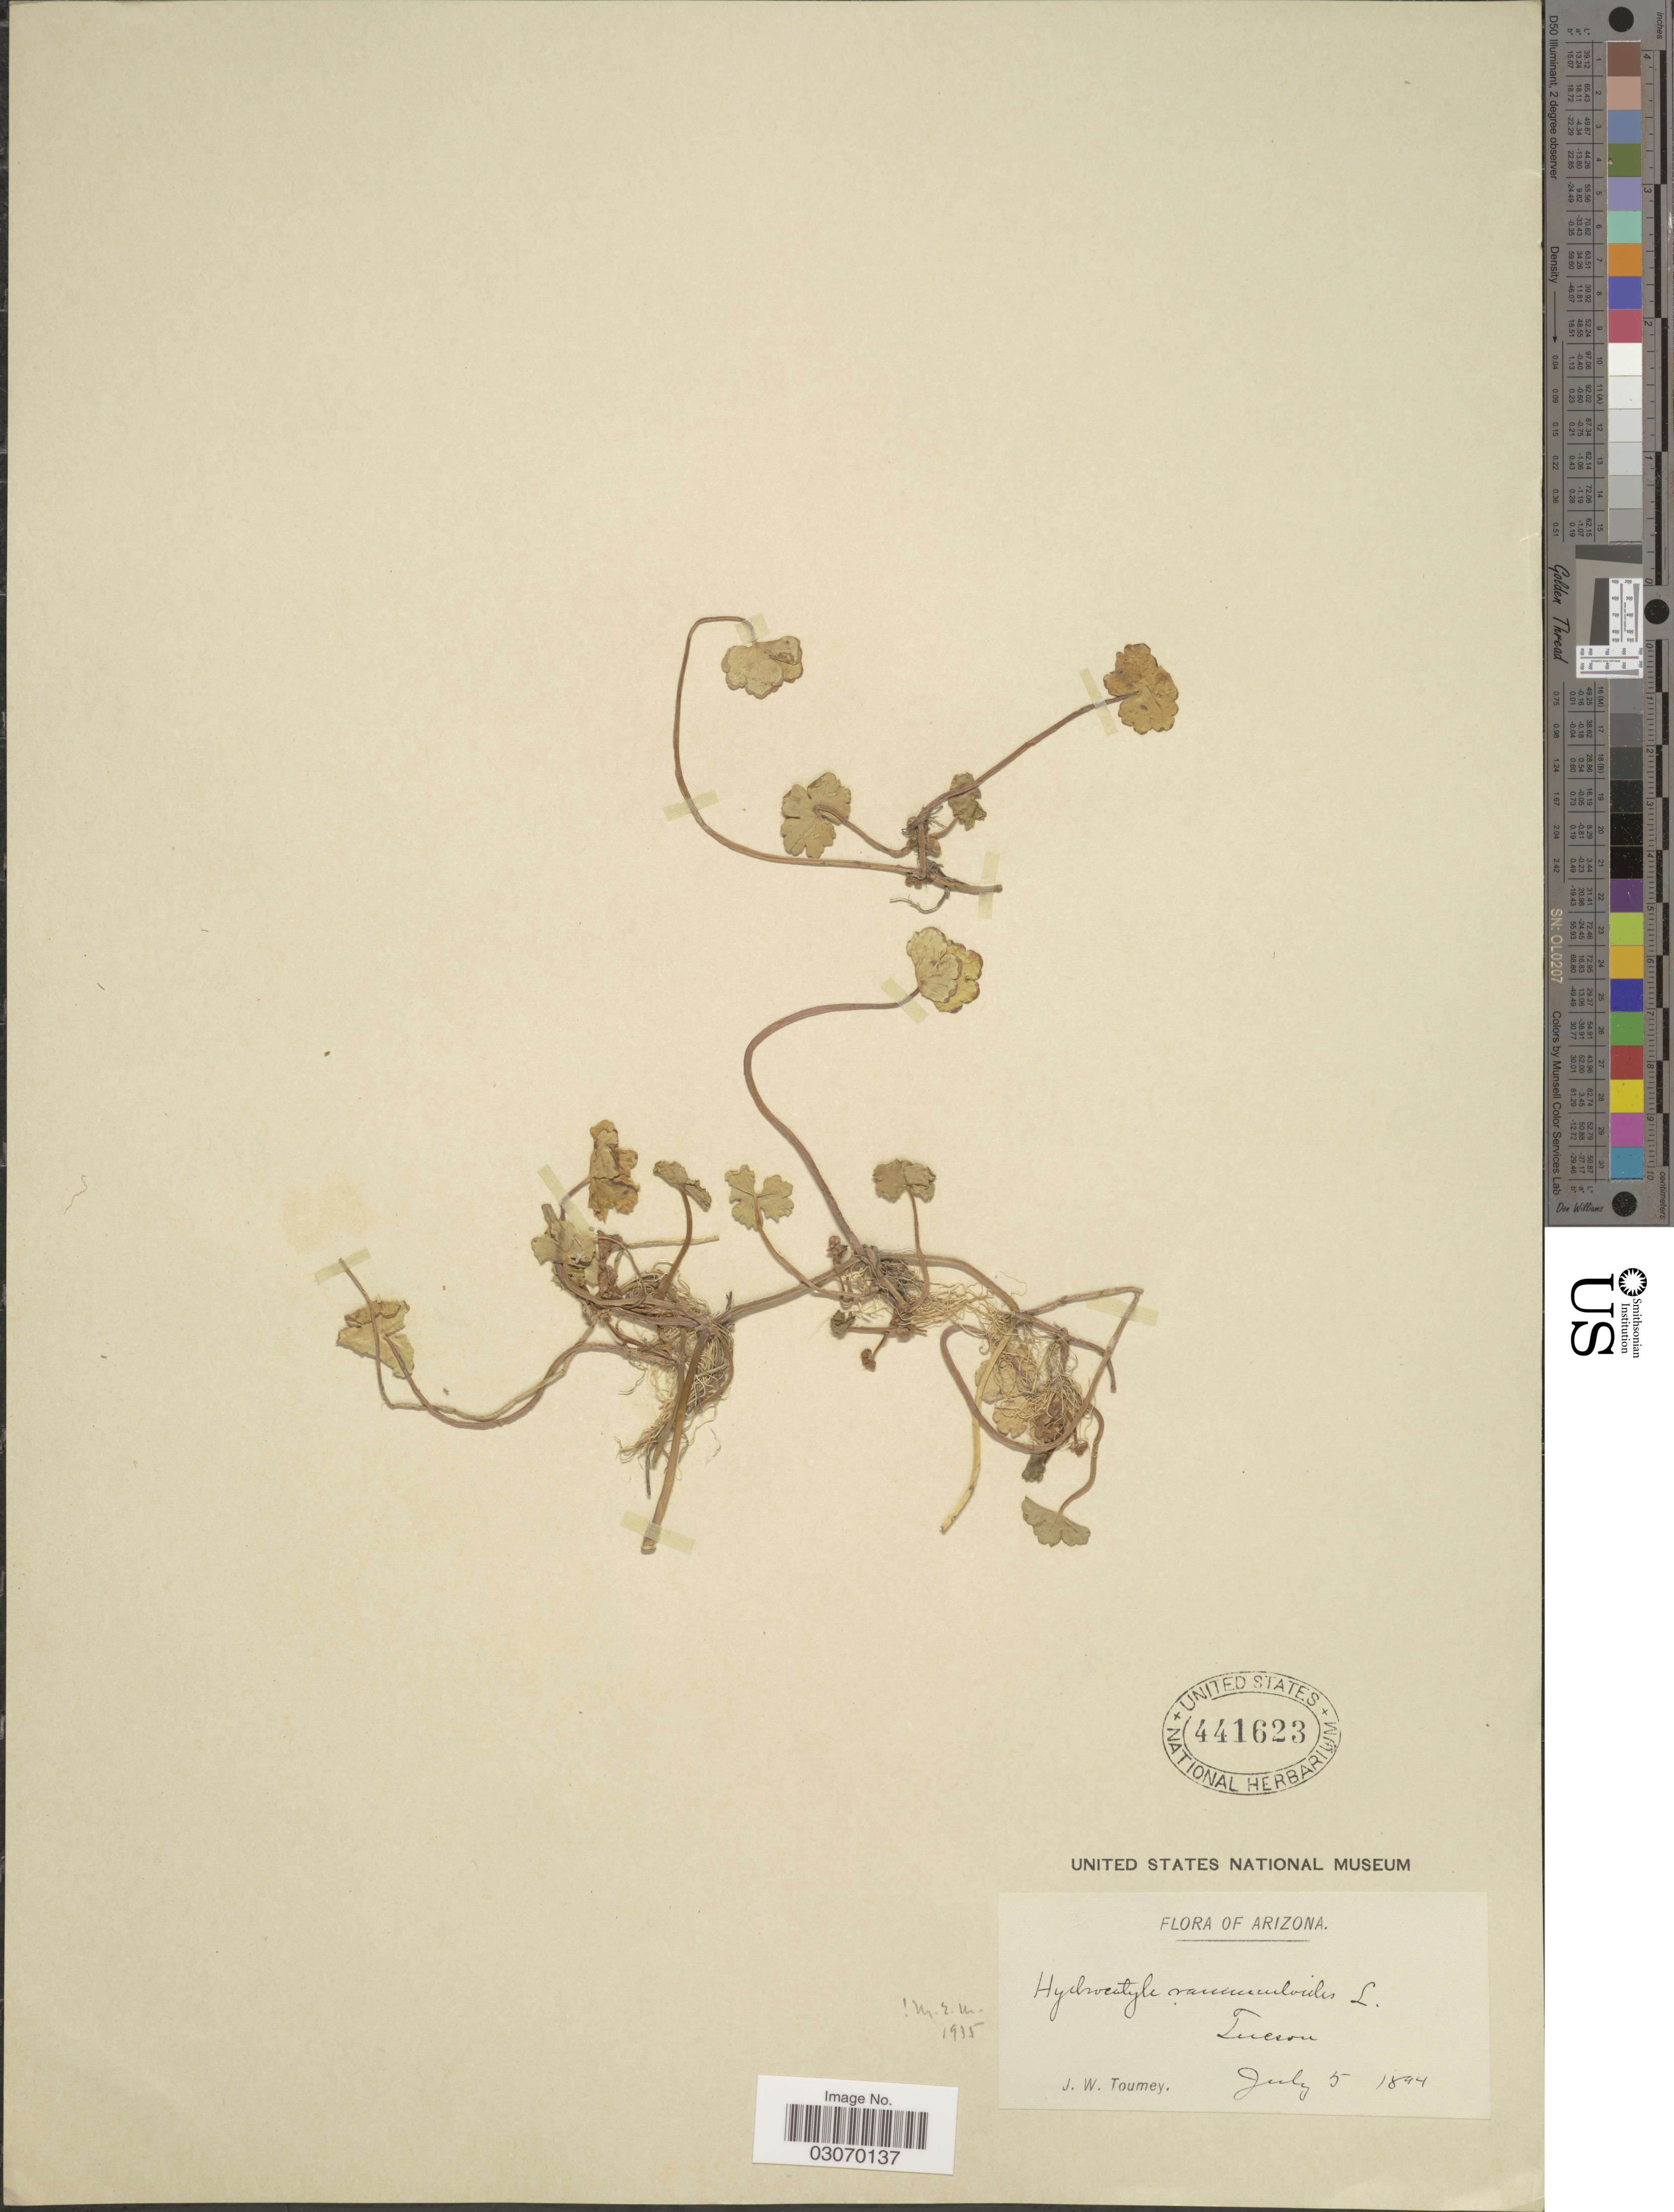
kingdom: Plantae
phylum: Tracheophyta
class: Magnoliopsida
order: Apiales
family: Araliaceae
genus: Hydrocotyle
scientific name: Hydrocotyle ranunculoides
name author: L. f.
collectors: J. W. Toumey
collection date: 1894-07-05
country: United States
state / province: Arizona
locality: Tucson.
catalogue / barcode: US 441623